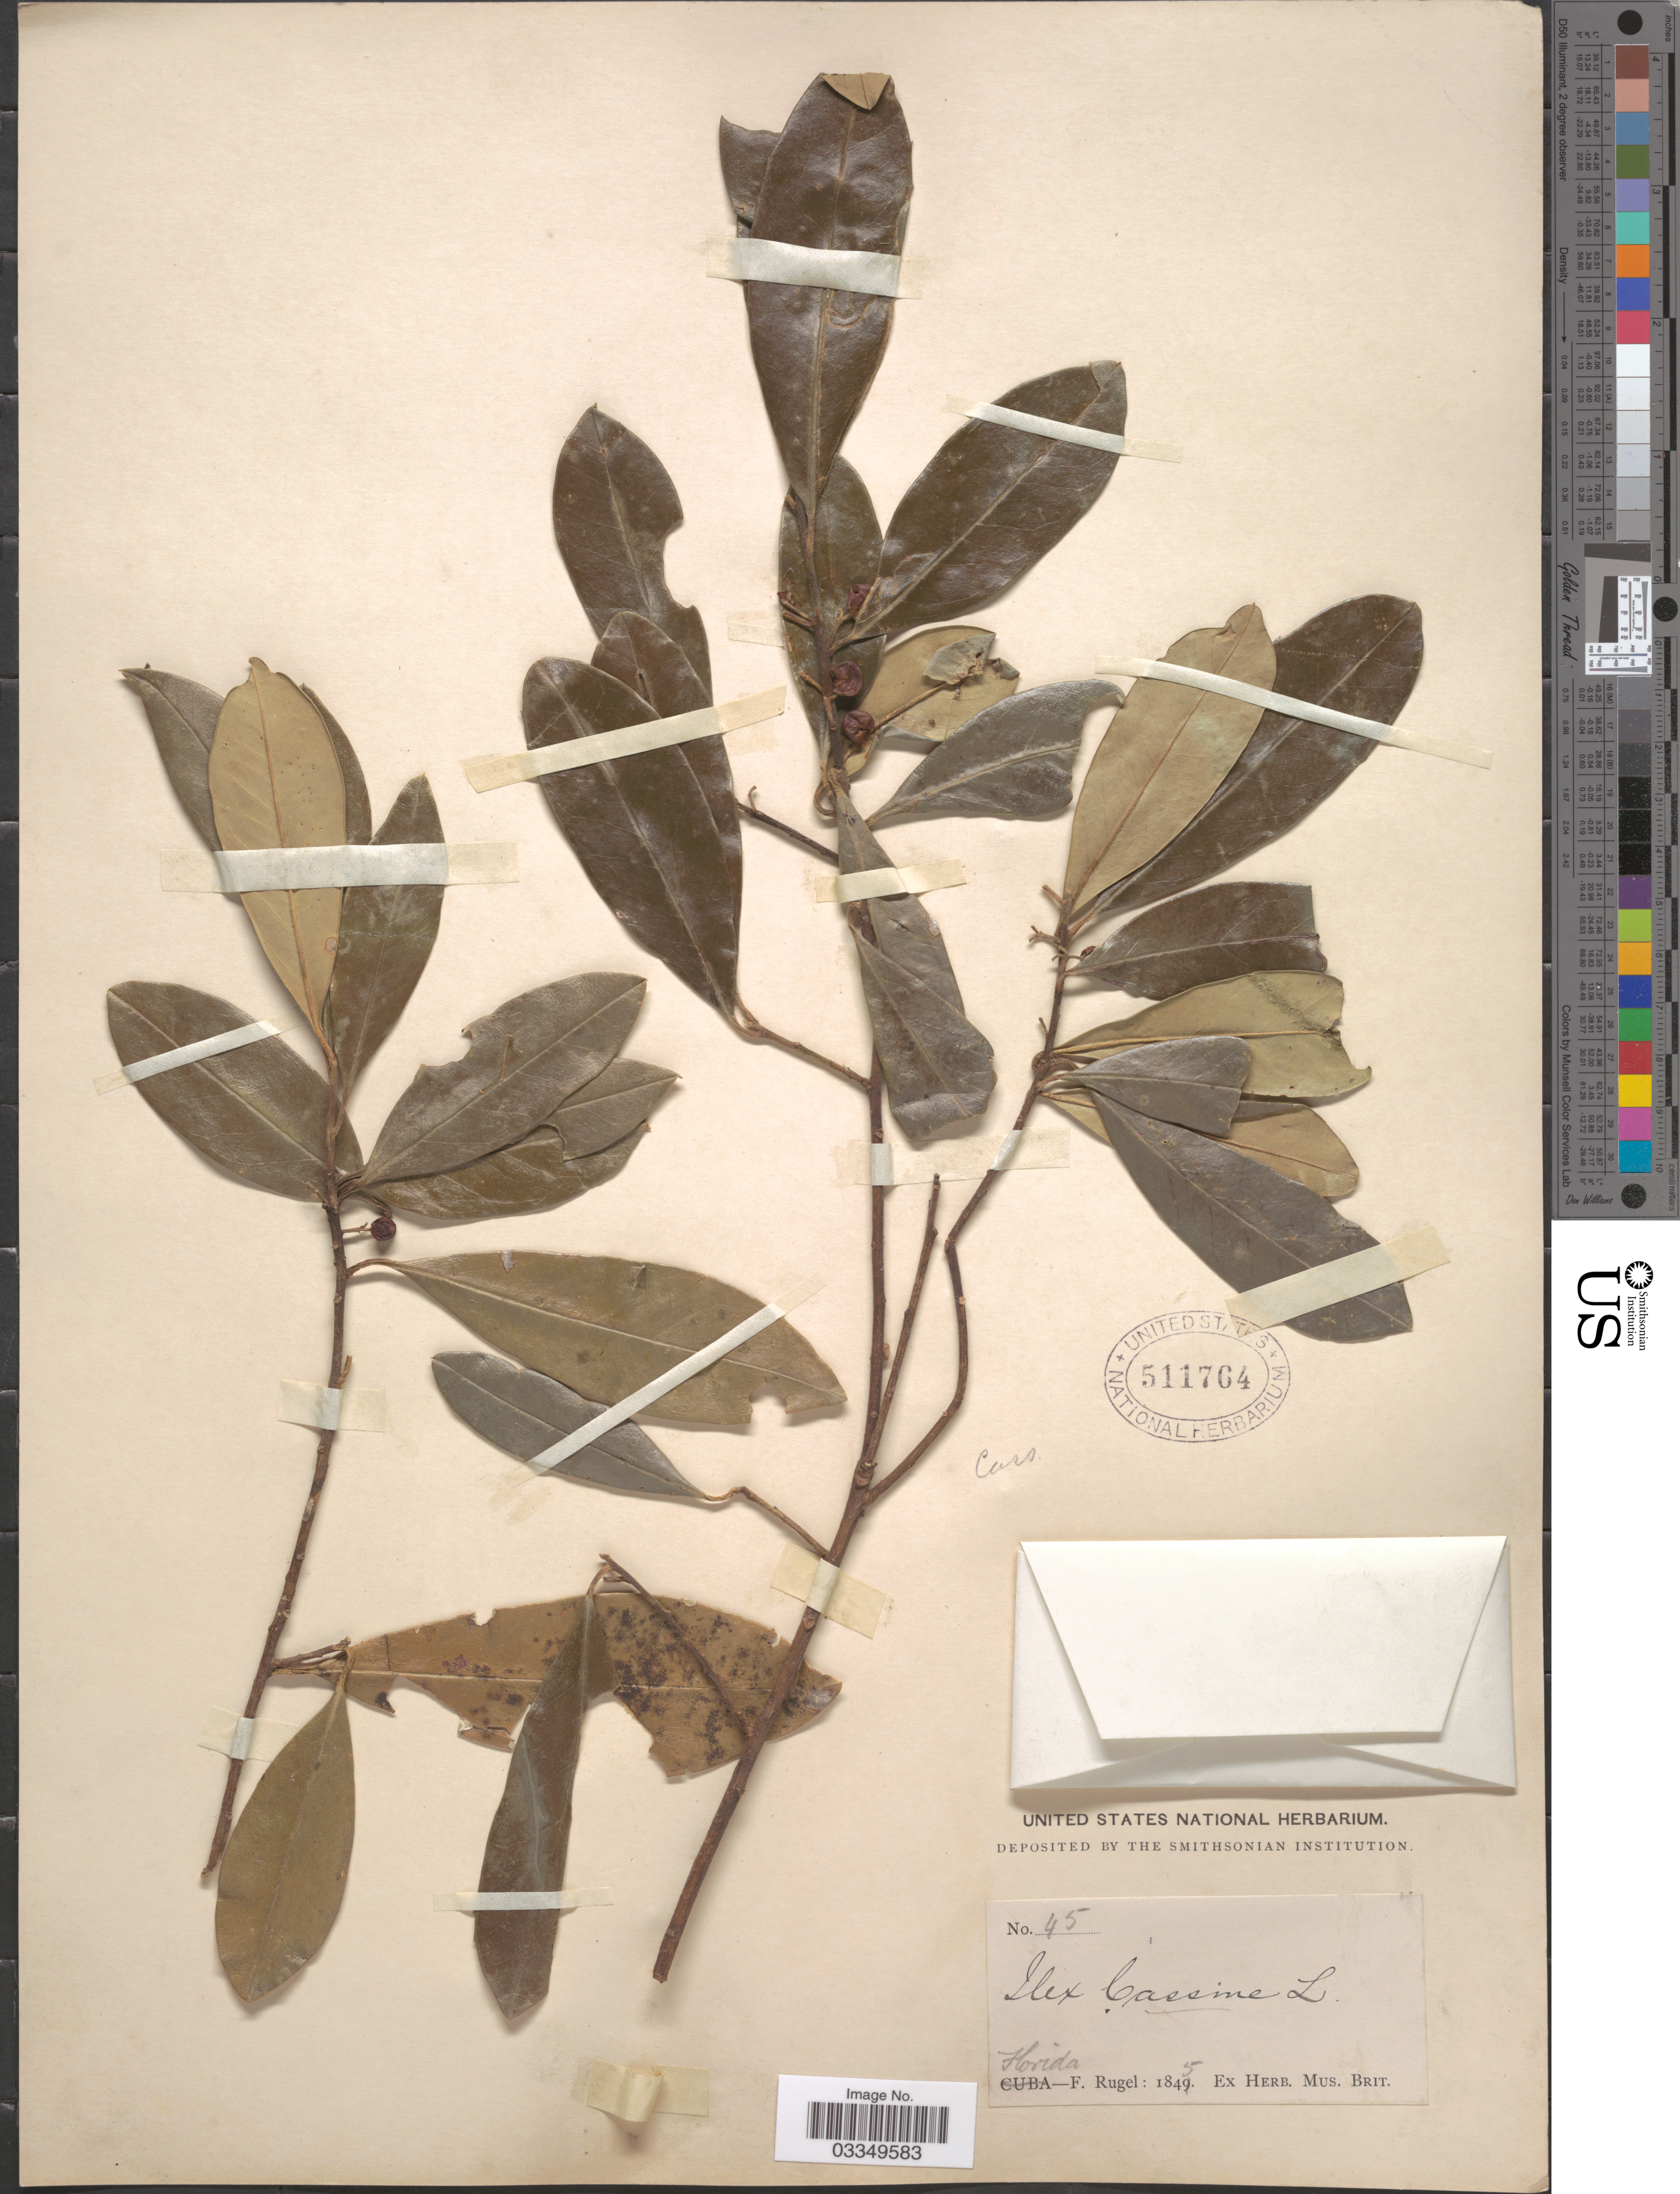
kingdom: Plantae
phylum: Tracheophyta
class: Magnoliopsida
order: Aquifoliales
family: Aquifoliaceae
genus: Ilex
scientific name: Ilex cassine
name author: L.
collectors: F. Rugel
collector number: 45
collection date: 1845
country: United States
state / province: Florida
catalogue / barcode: US 511764